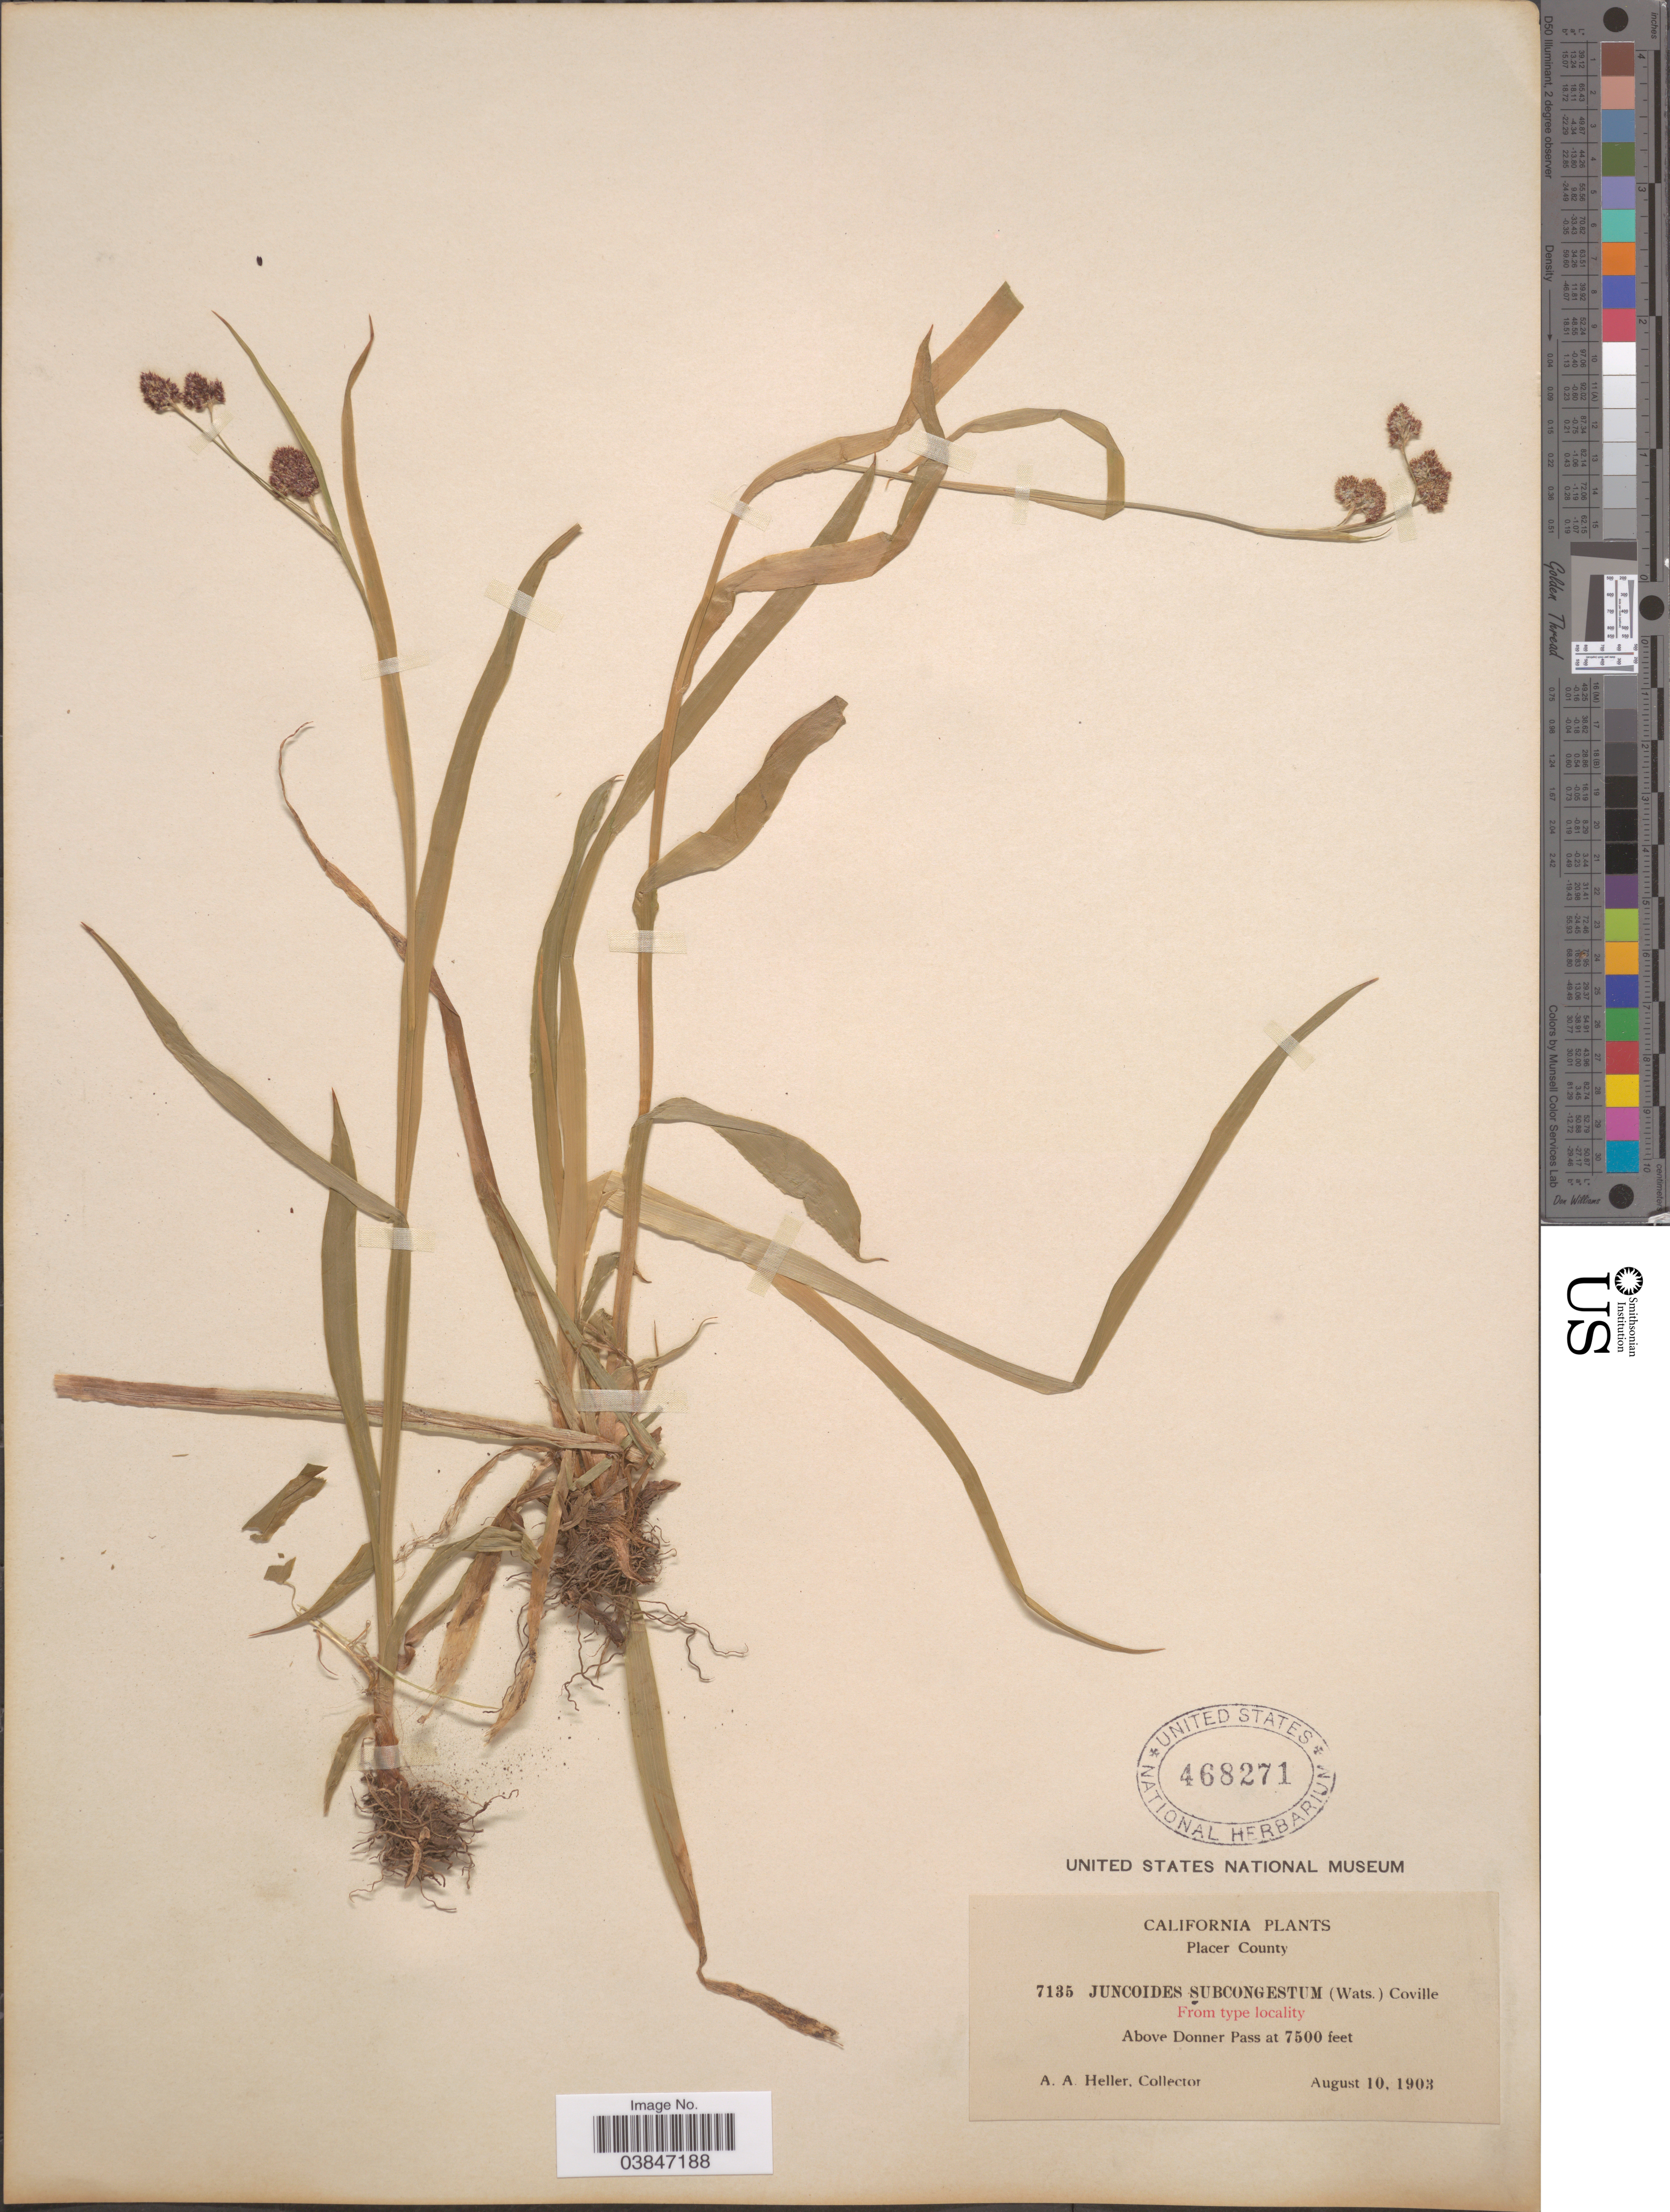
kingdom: Plantae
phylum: Tracheophyta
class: Liliopsida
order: Poales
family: Juncaceae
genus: Luzula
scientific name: Luzula subcongesta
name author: (S. Watson) Jeps.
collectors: A. A. Heller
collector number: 7135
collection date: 1903-08-10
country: United States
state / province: California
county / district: Placer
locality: Placer County. Above Donner Pass.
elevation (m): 2286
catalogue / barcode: US 468271